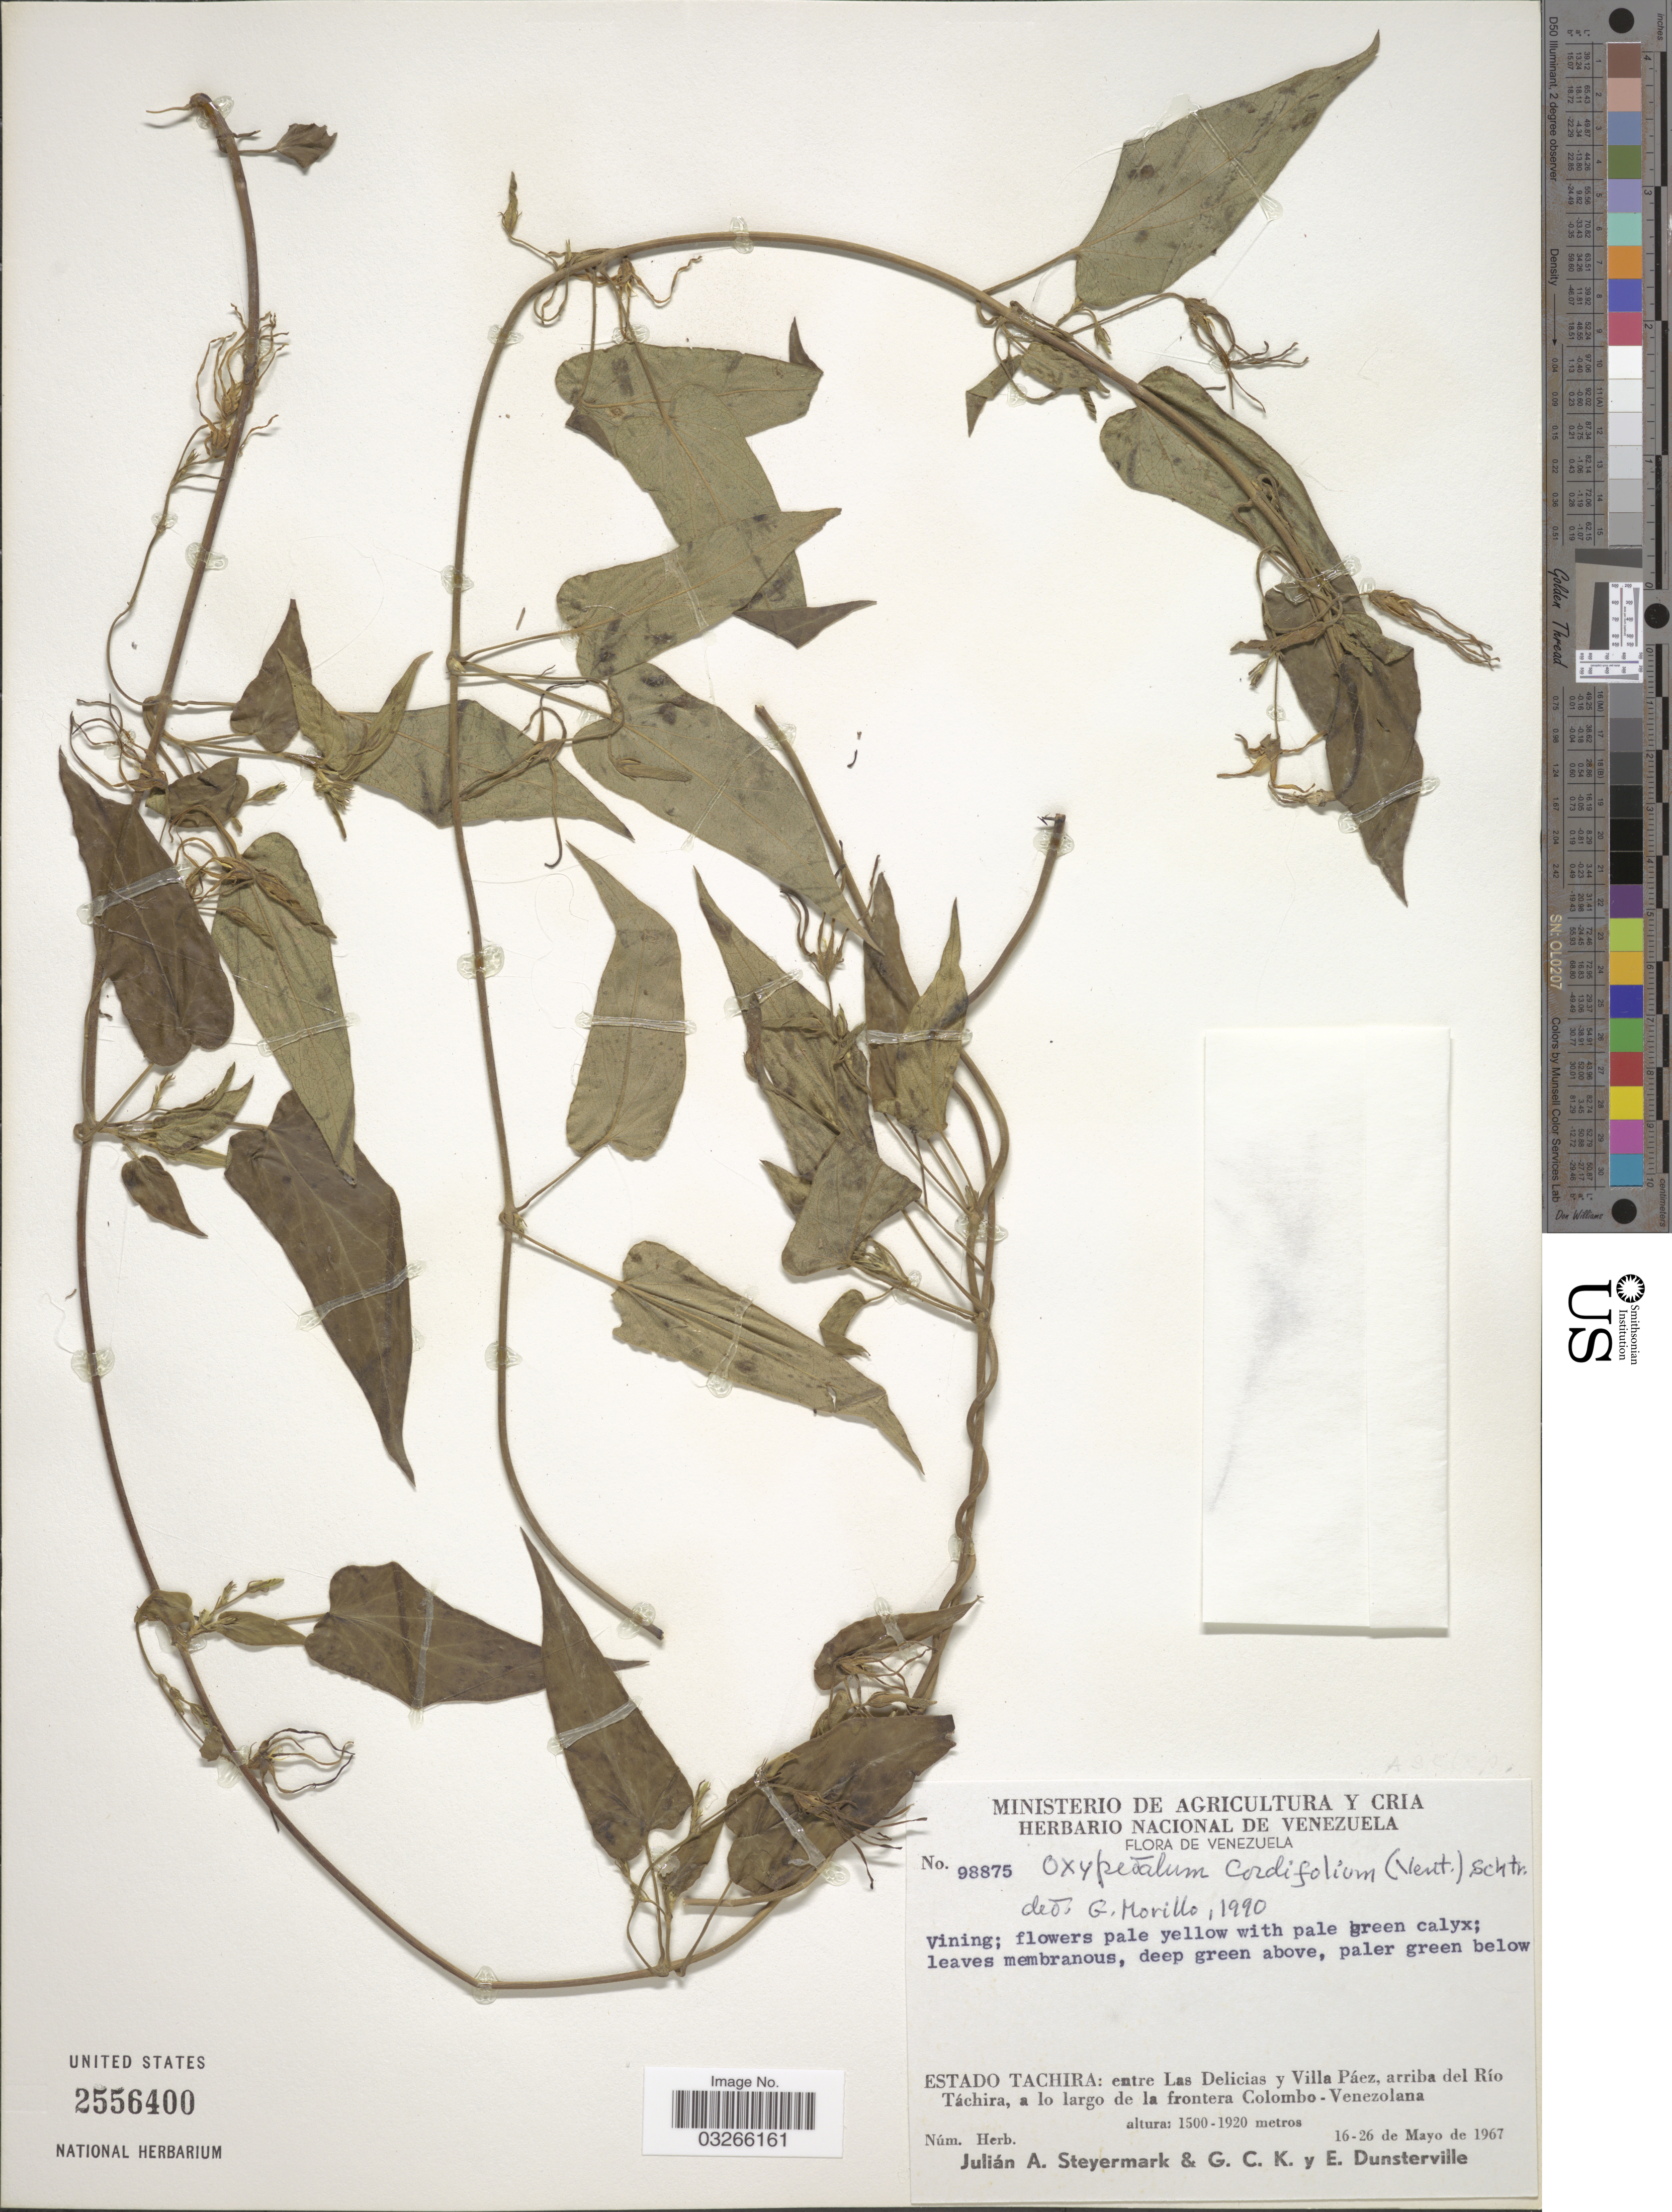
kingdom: Plantae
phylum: Tracheophyta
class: Magnoliopsida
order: Gentianales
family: Apocynaceae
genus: Oxypetalum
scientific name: Oxypetalum cordifolium subsp. cordifolium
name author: (Vent.) Schltr.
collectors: J. Steyermark, G. C. K. Dunsterville & E. Dunsterville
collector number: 98875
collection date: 1967-05-16/1967-05-26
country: Venezuela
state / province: Tachira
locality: Entre Las Delicias y Villa Páez, arriba del Río Táchira, a lo largo de la frontera Colombo-Venezolana.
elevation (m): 1500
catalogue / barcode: US 2556400